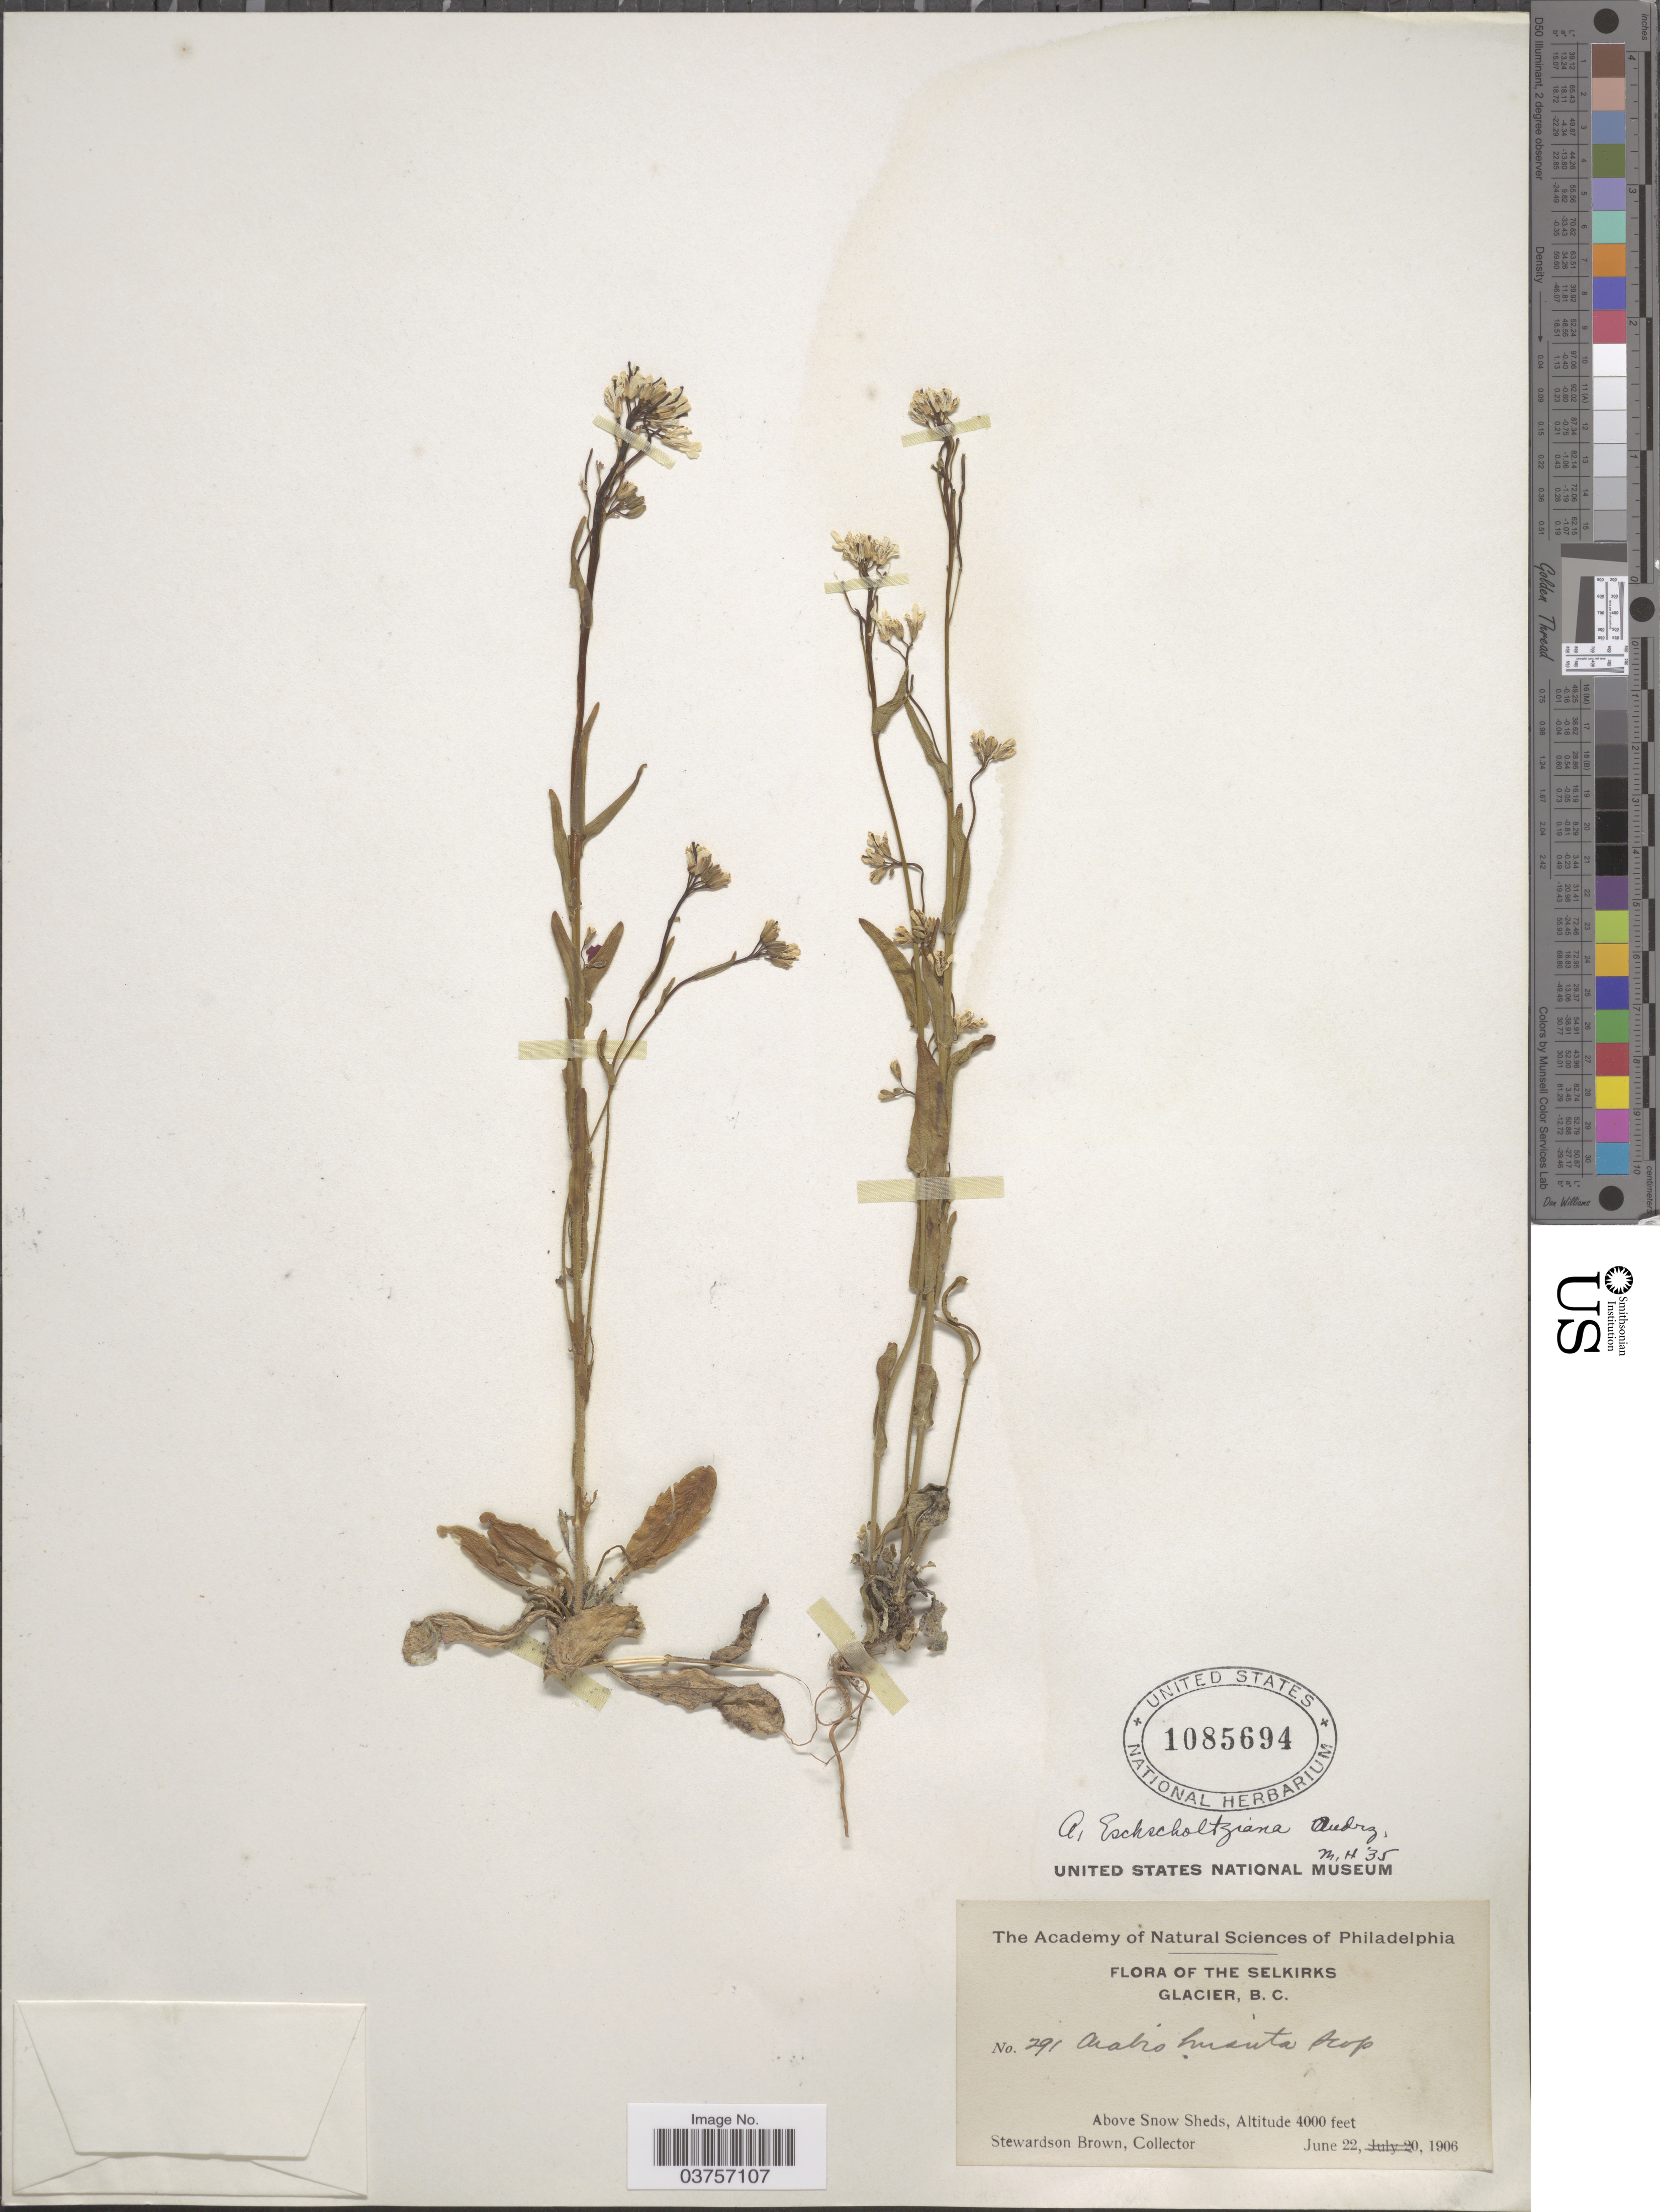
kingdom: Plantae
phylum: Tracheophyta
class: Magnoliopsida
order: Brassicales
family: Brassicaceae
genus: Arabis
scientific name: Arabis hirsuta var. eschscholtziana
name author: (Andrz. ex Ledeb.) Rollins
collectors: S. Brown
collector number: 291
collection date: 1906-06-22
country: Canada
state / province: British Columbia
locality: The Selkirks Glacier. Above Snow Sheds.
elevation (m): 1219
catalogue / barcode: US 1085694